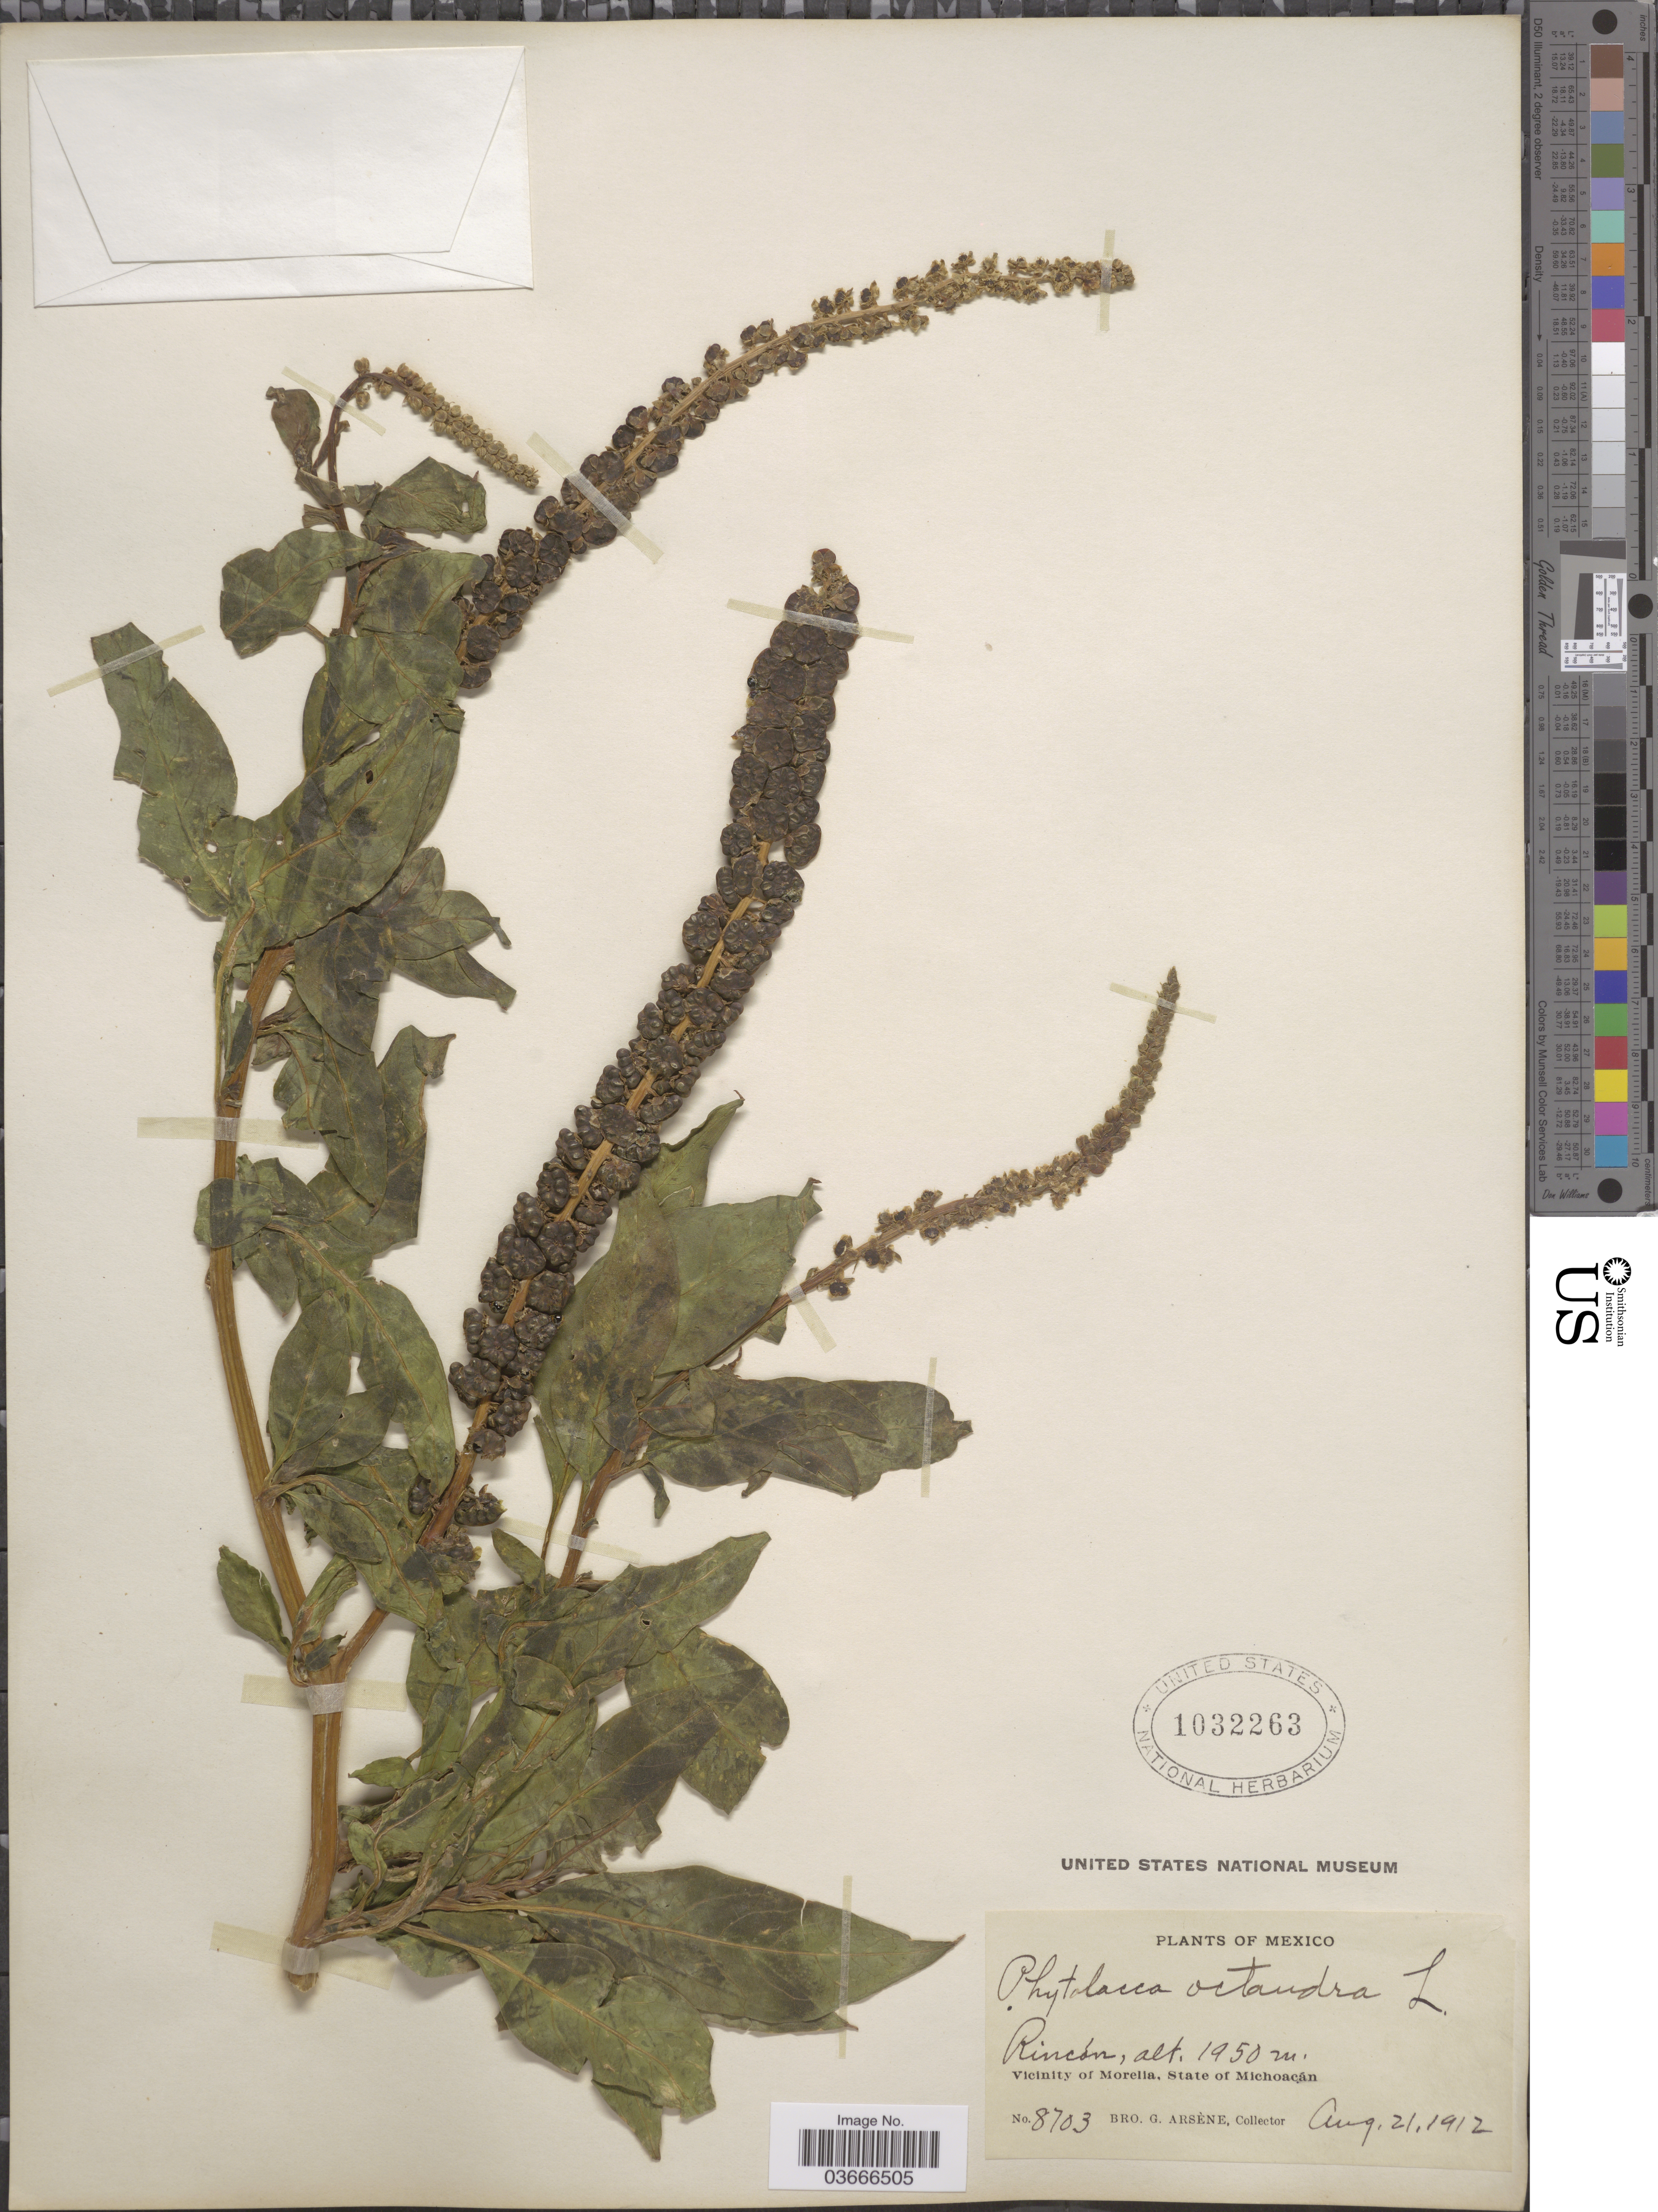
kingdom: Plantae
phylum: Tracheophyta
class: Magnoliopsida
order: Caryophyllales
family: Phytolaccaceae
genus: Phytolacca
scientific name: Phytolacca octandra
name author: L.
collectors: Bro. G. Arsène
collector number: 8703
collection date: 1912-08-21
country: Mexico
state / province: Michoacán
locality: Rincón. Vicinity of Morelia.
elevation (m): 1950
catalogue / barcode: US 1032263